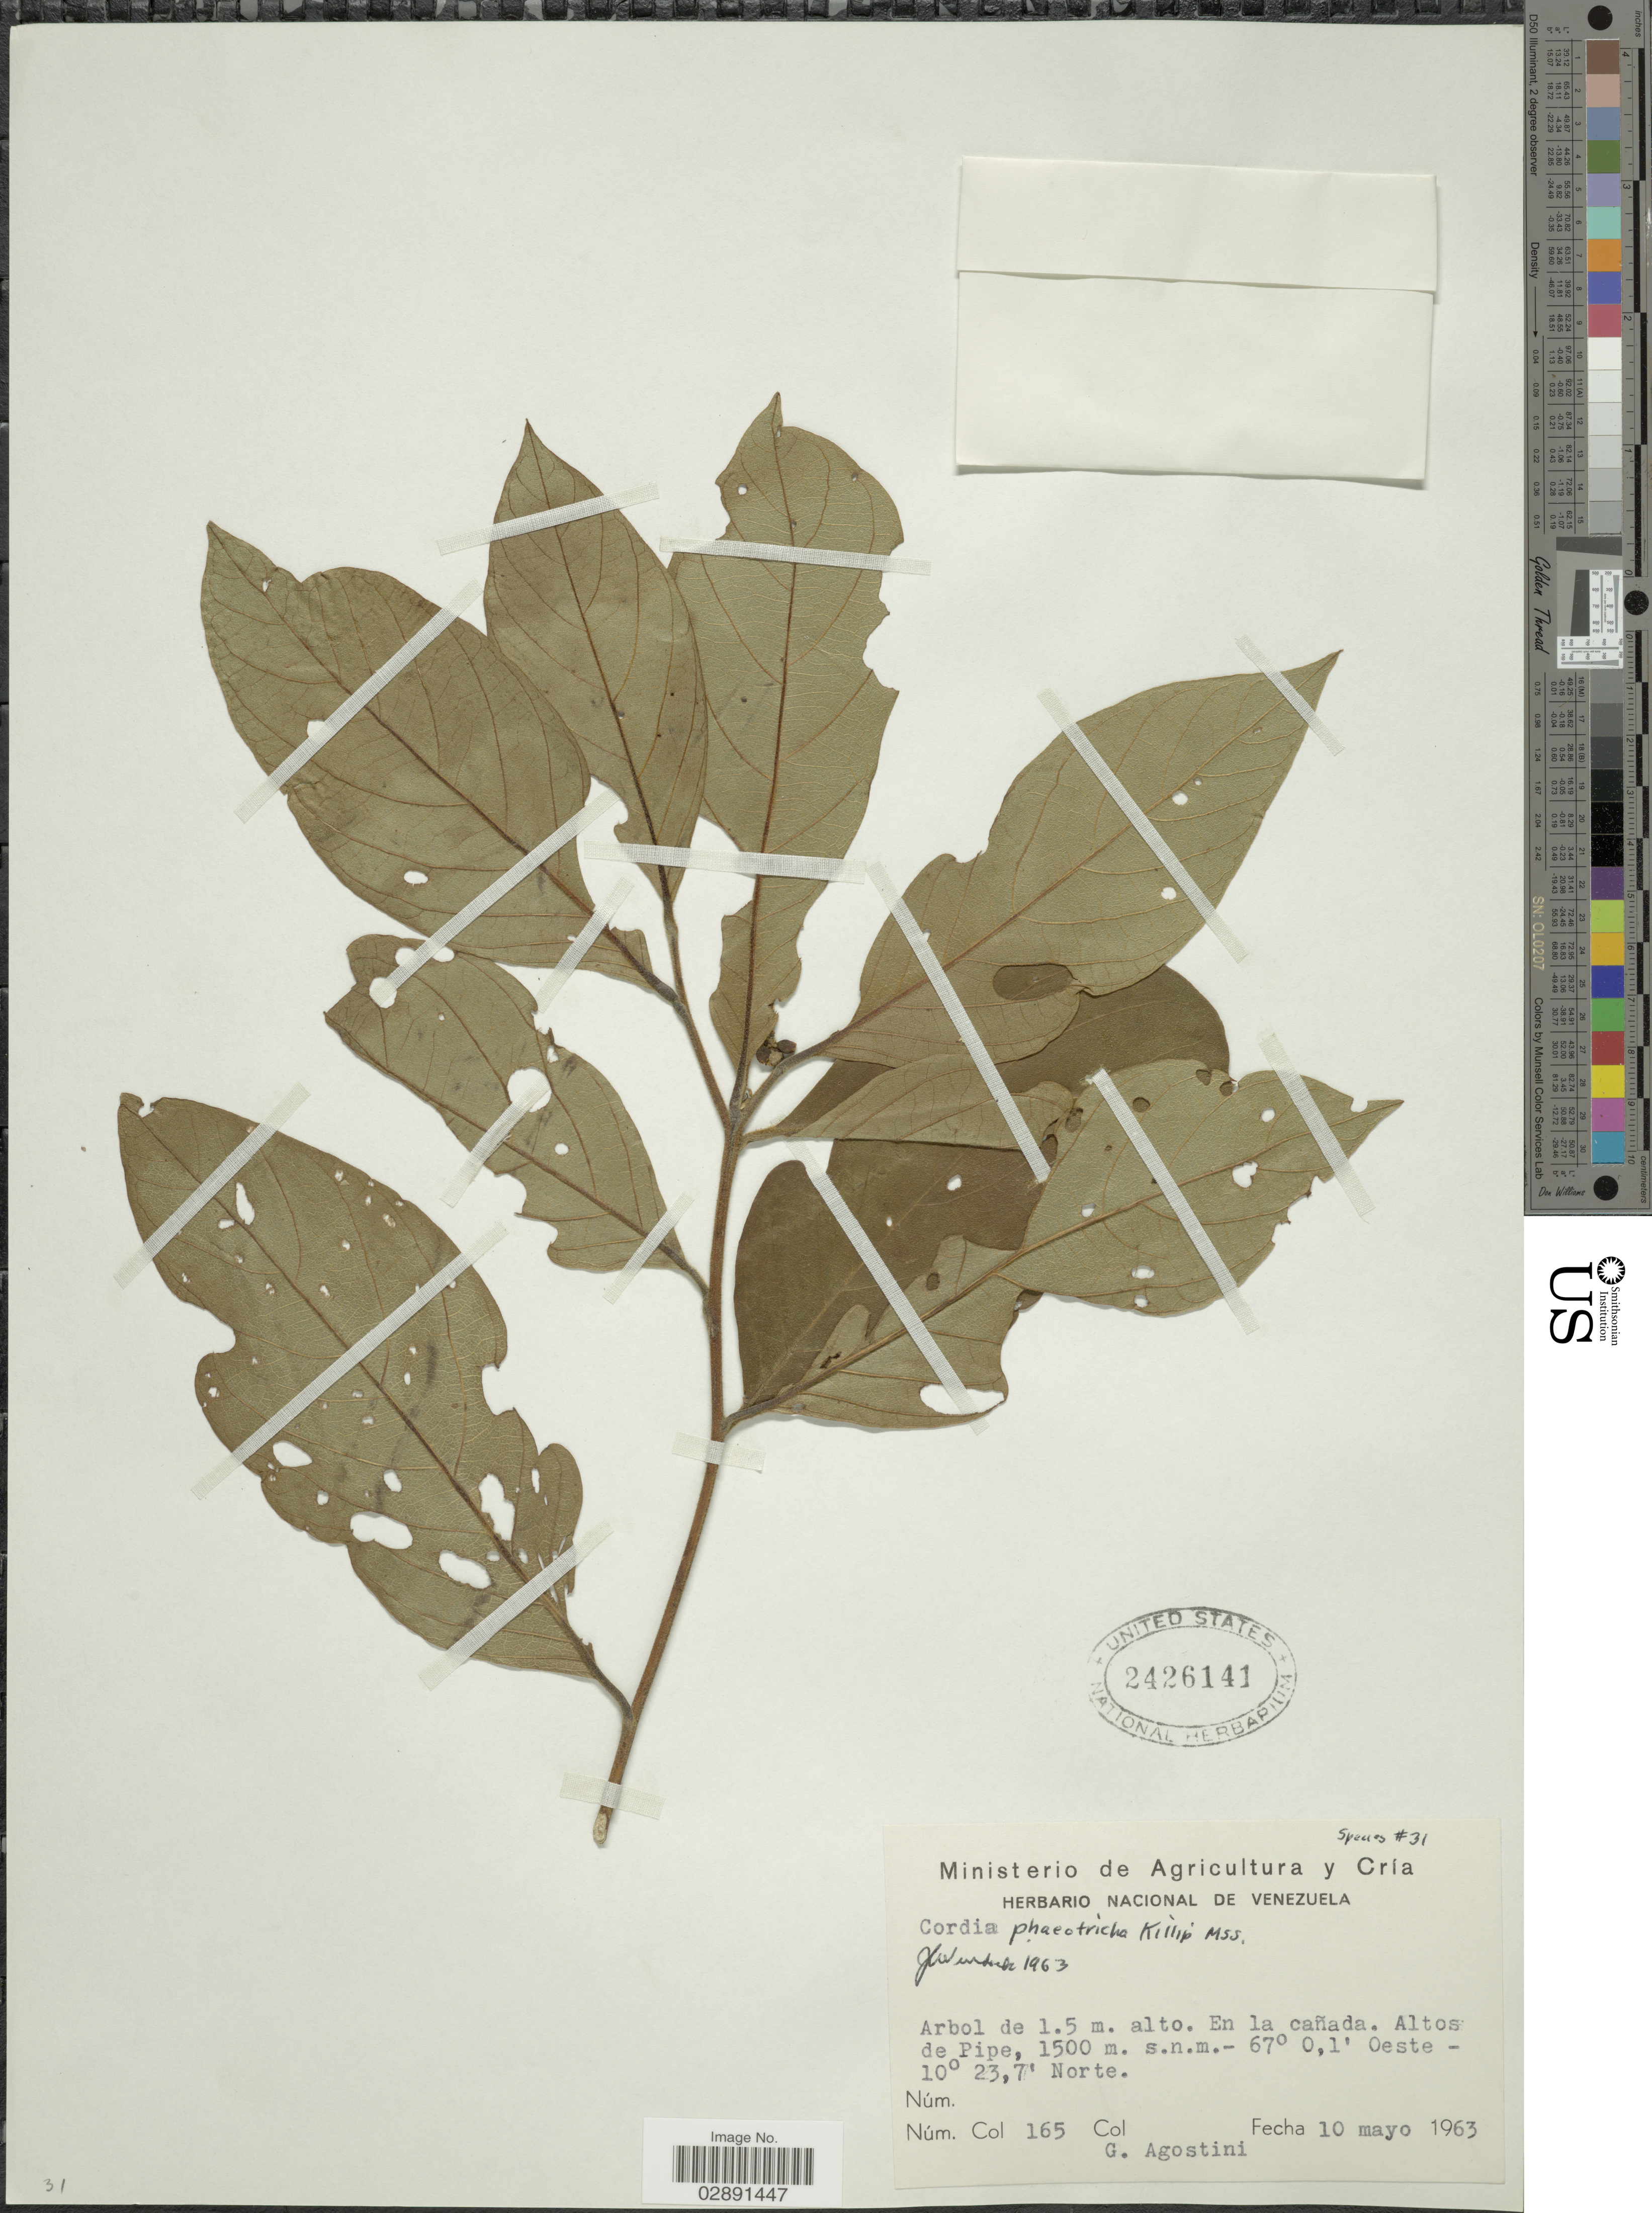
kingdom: Plantae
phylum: Tracheophyta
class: Magnoliopsida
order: Boraginales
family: Cordiaceae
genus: Cordia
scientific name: Cordia phaeotricha Killip ined.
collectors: G. Agostini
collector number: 165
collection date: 1963-05-10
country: Venezuela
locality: En la cañada. Altos de Pipe.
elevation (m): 1500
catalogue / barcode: US 2426141